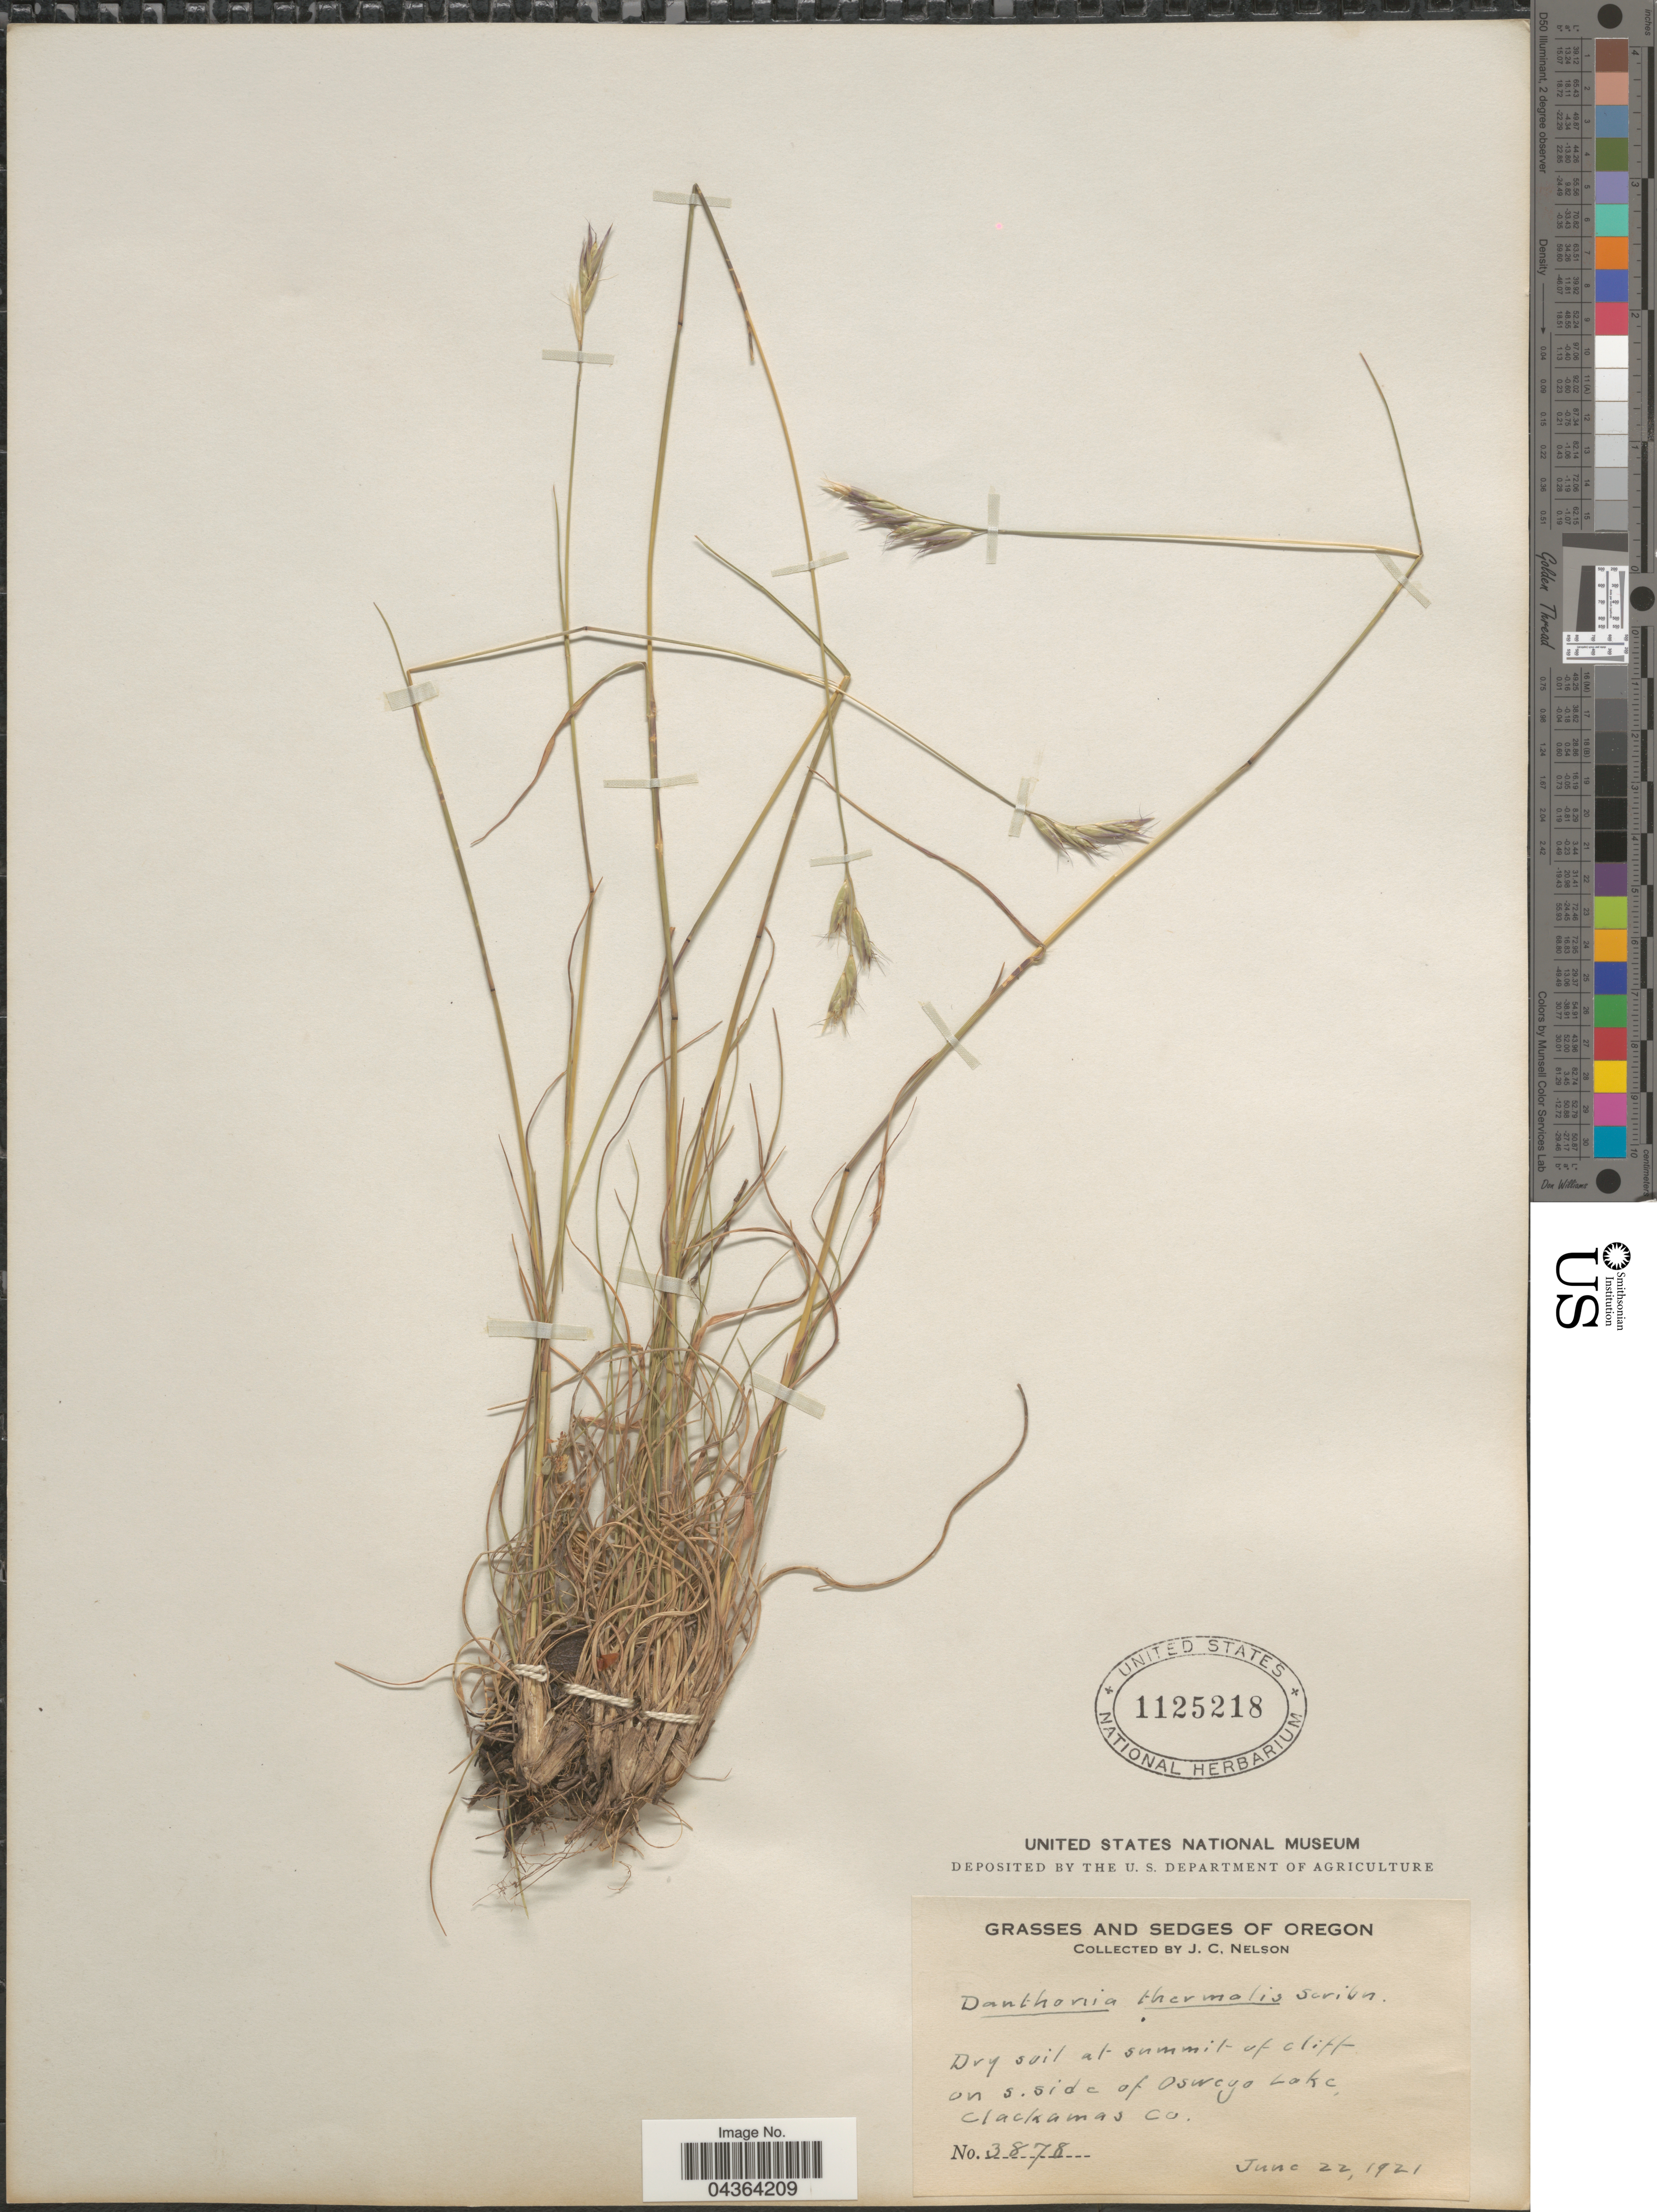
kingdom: Plantae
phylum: Tracheophyta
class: Liliopsida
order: Poales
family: Poaceae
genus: Danthonia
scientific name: Danthonia spicata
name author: (L.) P. Beauv. ex Roem. & Schult.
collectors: J. C. Nelson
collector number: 3878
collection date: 1921-06-22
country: United States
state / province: Oregon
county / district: Clackamas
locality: Dry soil at summit of cliff on s. side of Oswego Lake, Clackamas Co.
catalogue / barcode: US 1125218